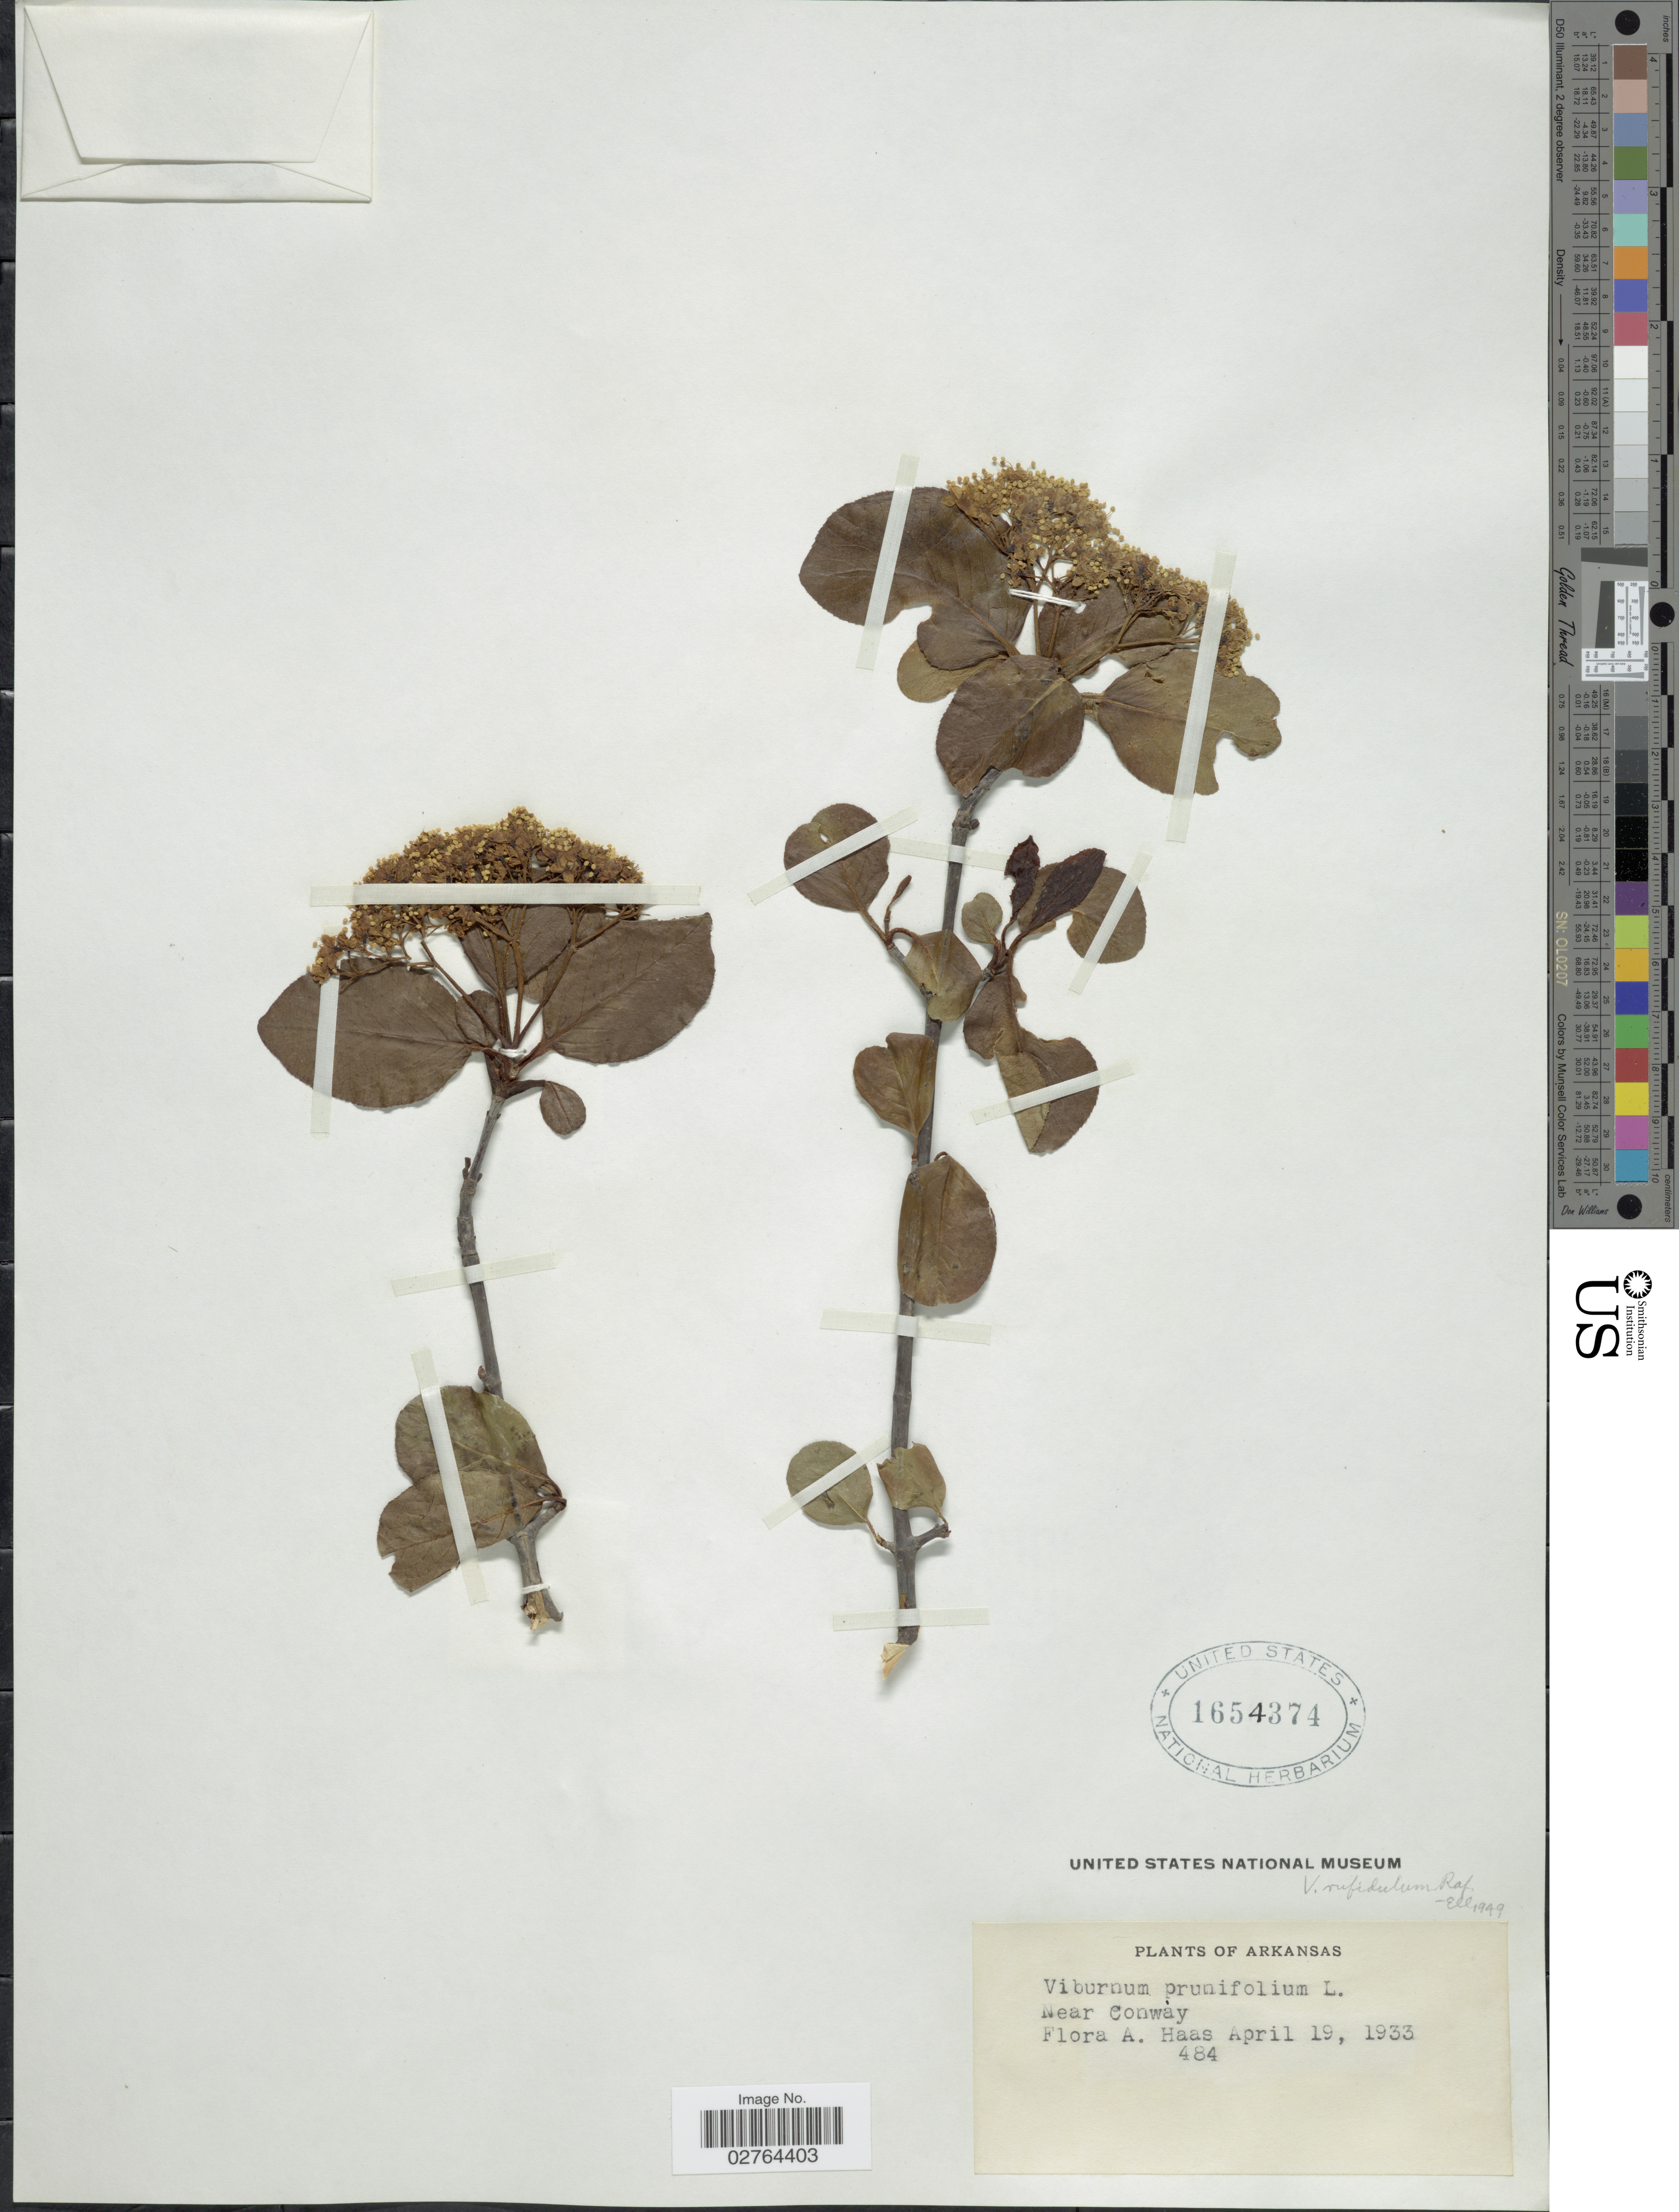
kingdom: Plantae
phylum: Tracheophyta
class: Magnoliopsida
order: Dipsacales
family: Viburnaceae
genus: Viburnum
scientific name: Viburnum rufidulum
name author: Raf.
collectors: F. A. Haas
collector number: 484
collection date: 1933-04-19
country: United States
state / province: Arkansas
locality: Near Conway.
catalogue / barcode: US 1654374